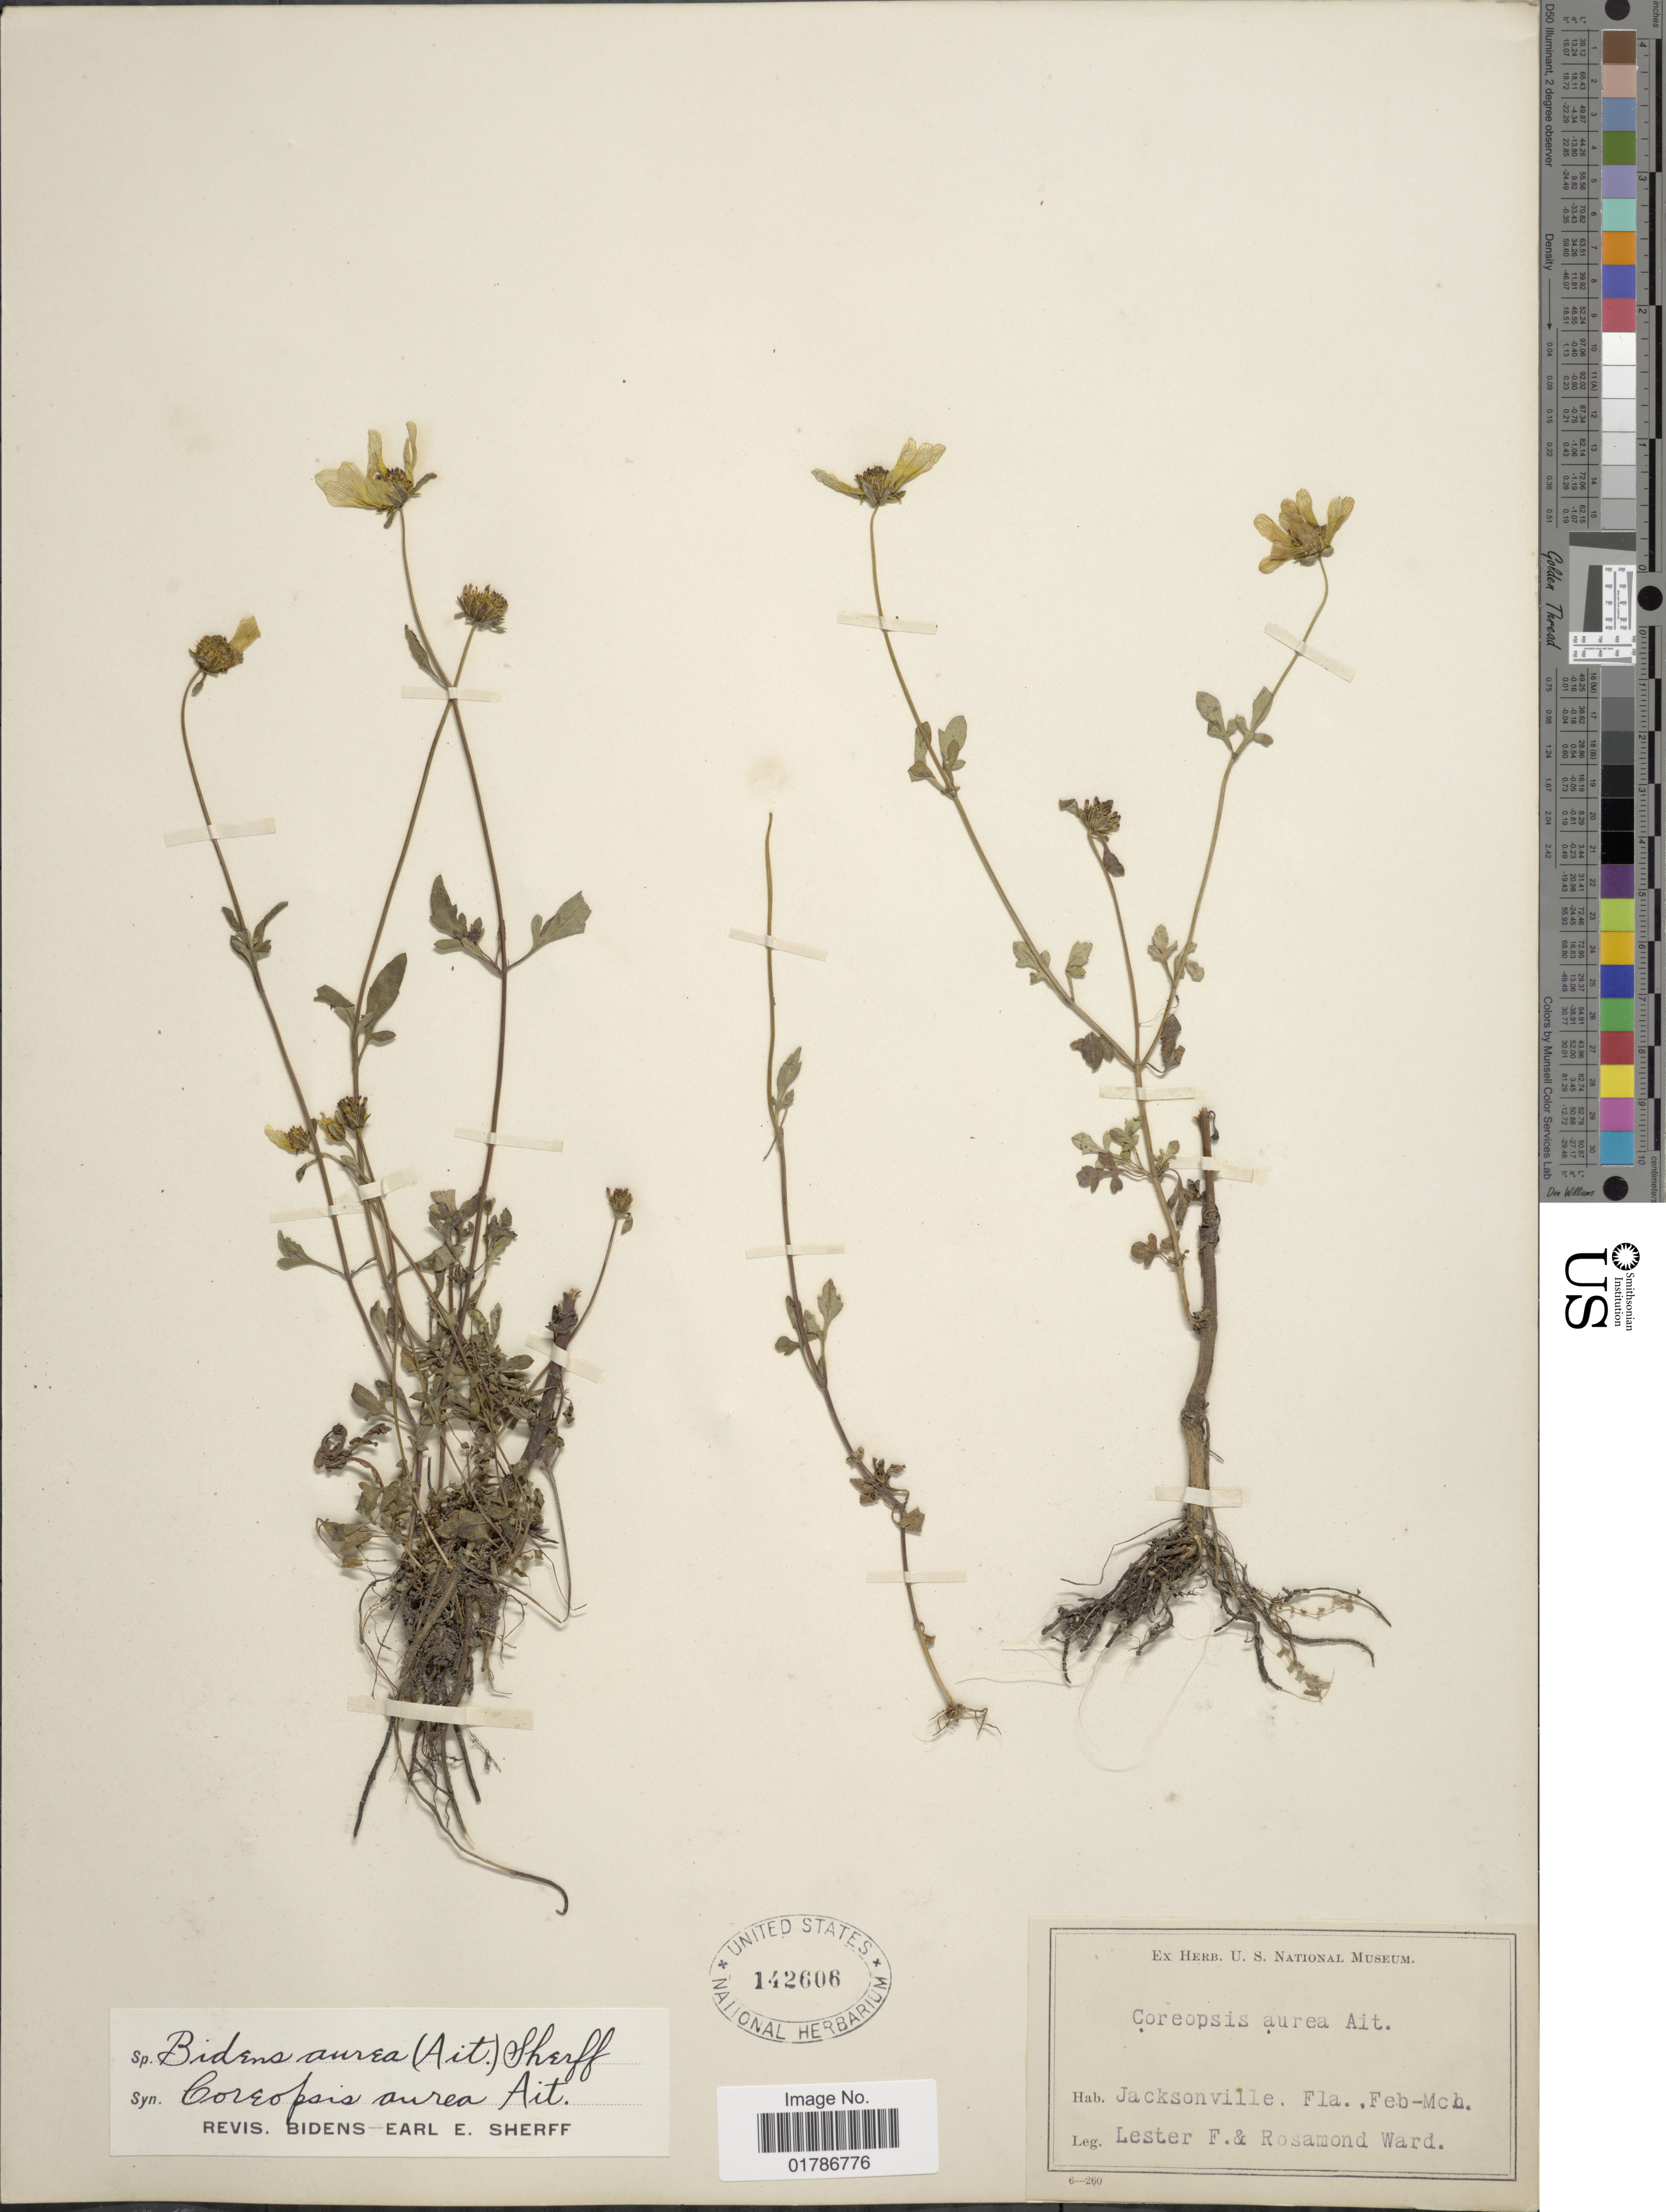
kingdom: Plantae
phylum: Tracheophyta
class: Magnoliopsida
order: Asterales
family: Asteraceae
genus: Bidens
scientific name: Bidens mitis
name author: (Michx.) Sherff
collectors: L. F. Ward & R. Ward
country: United States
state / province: Florida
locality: Jacksonville, Fla.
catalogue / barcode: US 142606